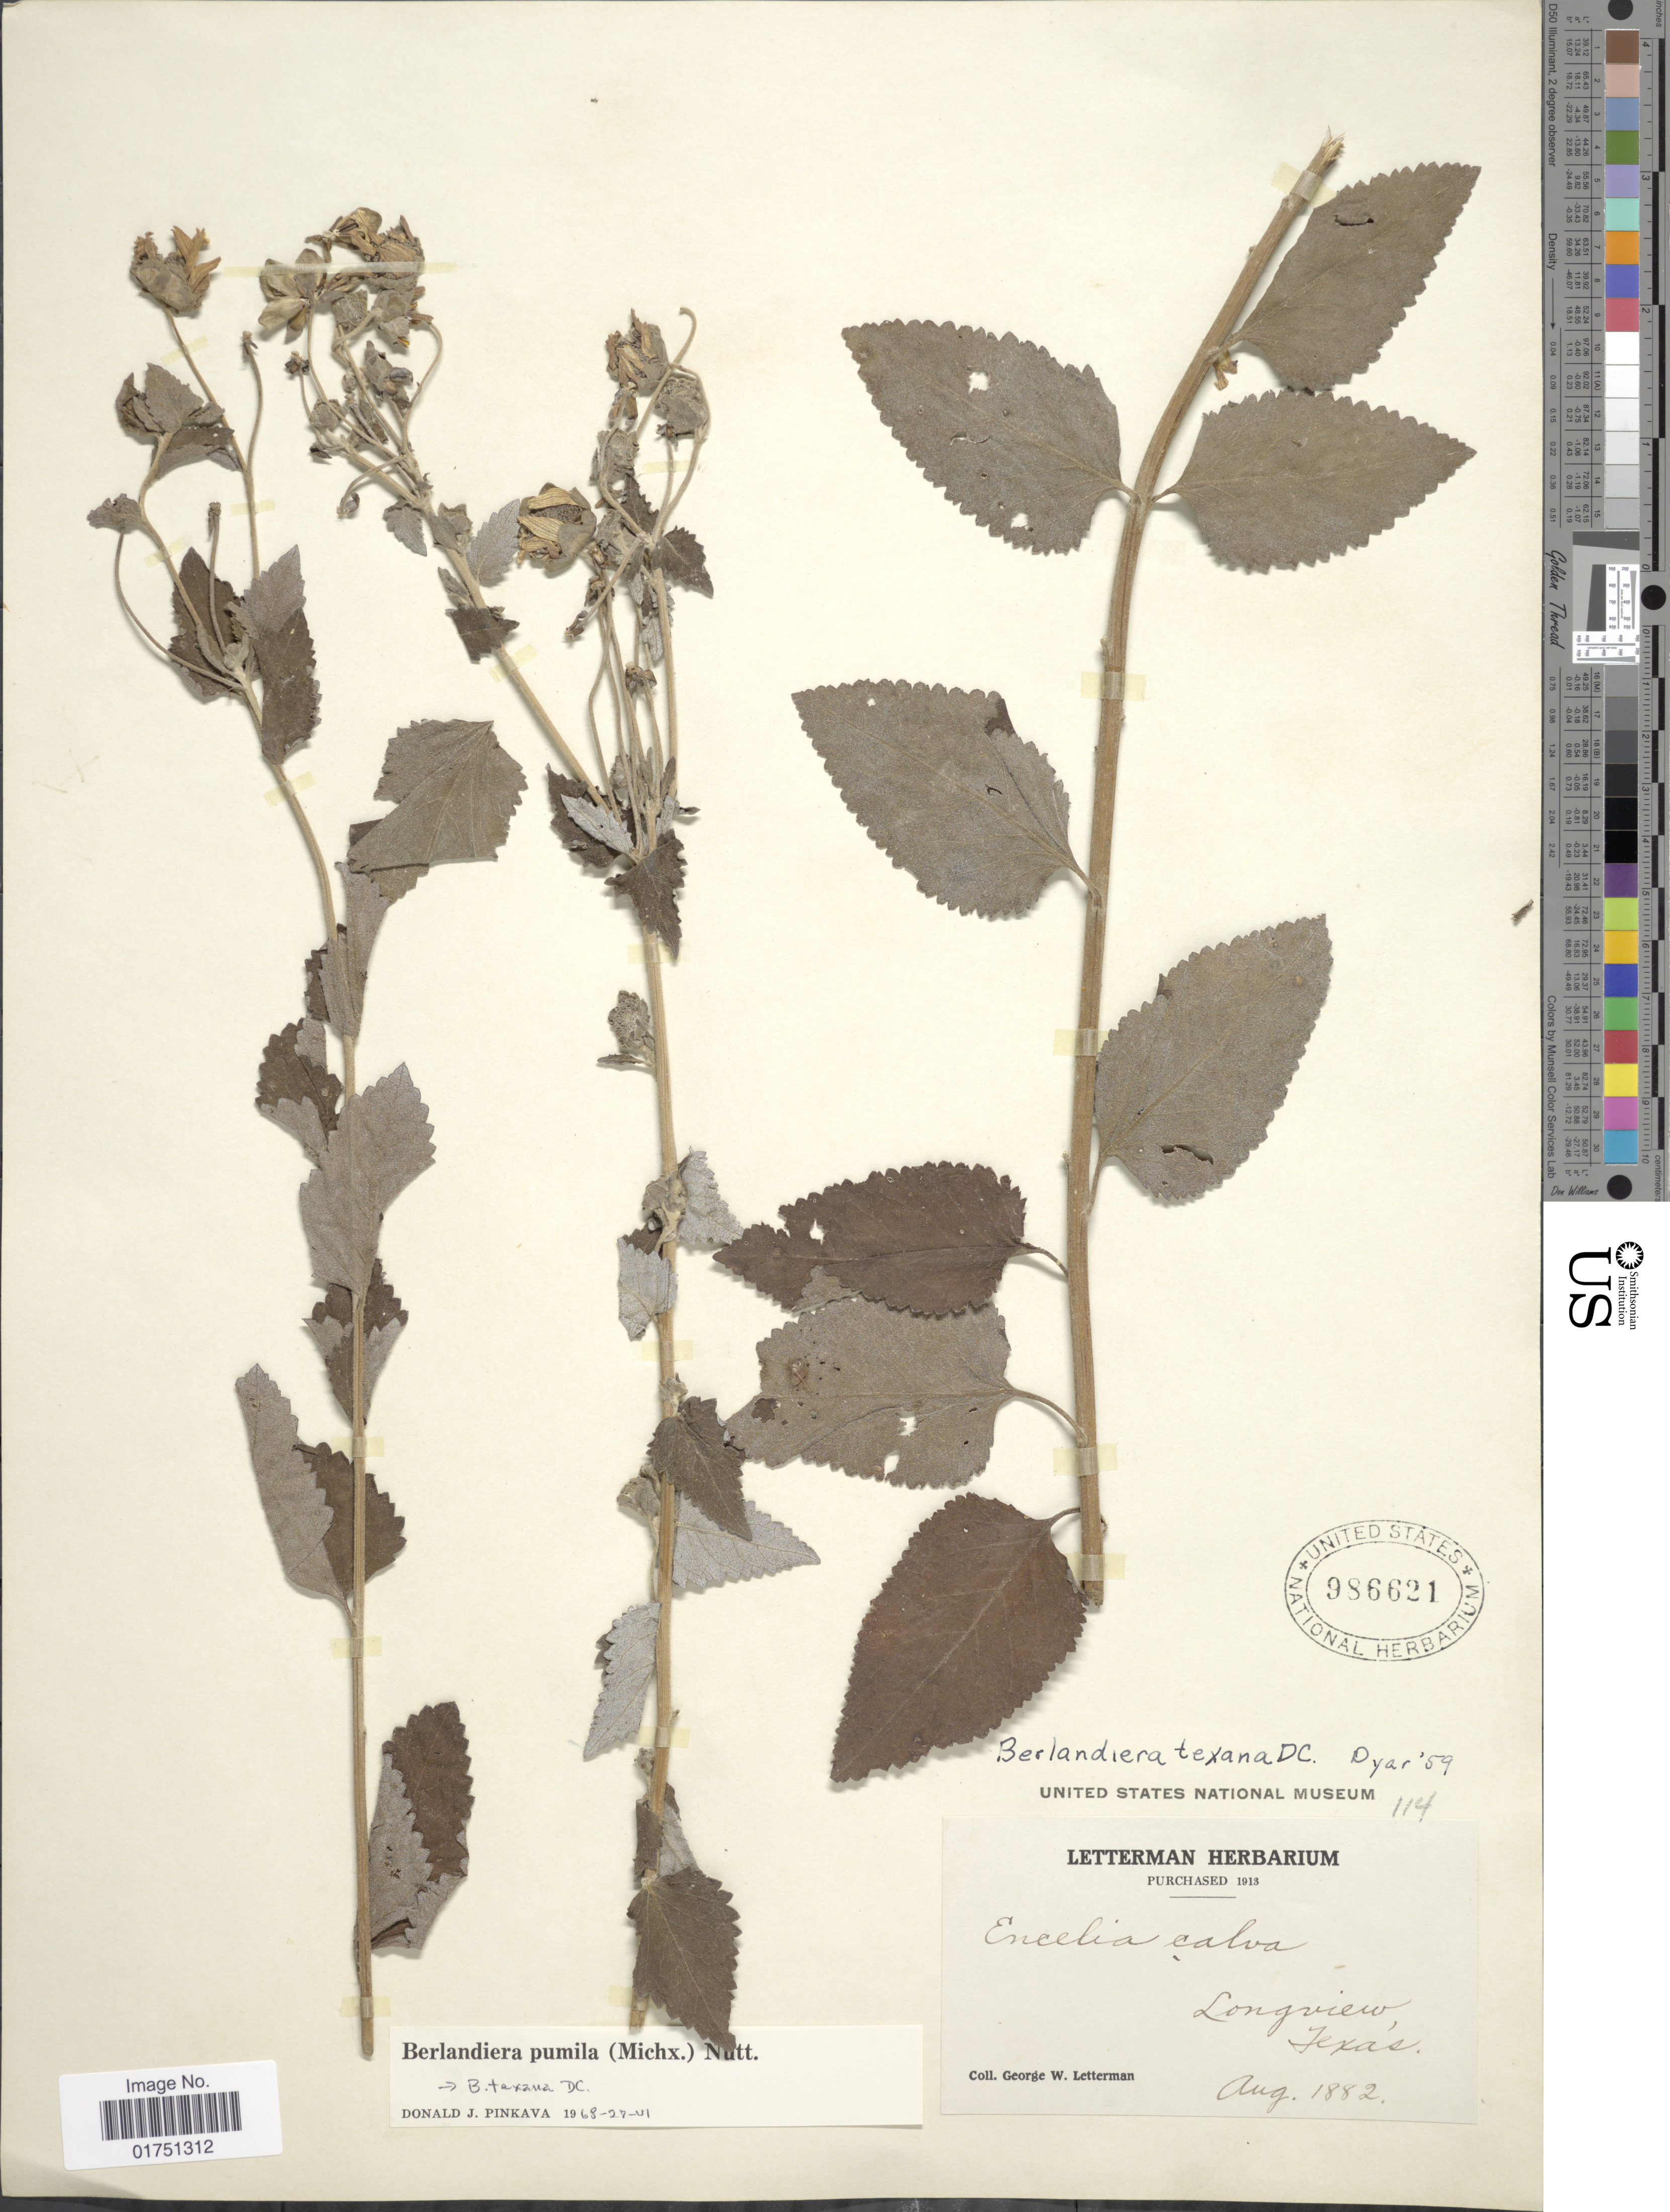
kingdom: Plantae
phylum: Tracheophyta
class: Magnoliopsida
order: Asterales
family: Asteraceae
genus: Berlandiera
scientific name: Berlandiera pumila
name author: (Michx.) Nutt.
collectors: G. W. Letterman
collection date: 1882-08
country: United States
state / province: Texas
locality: Longview, Texas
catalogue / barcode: US 986621